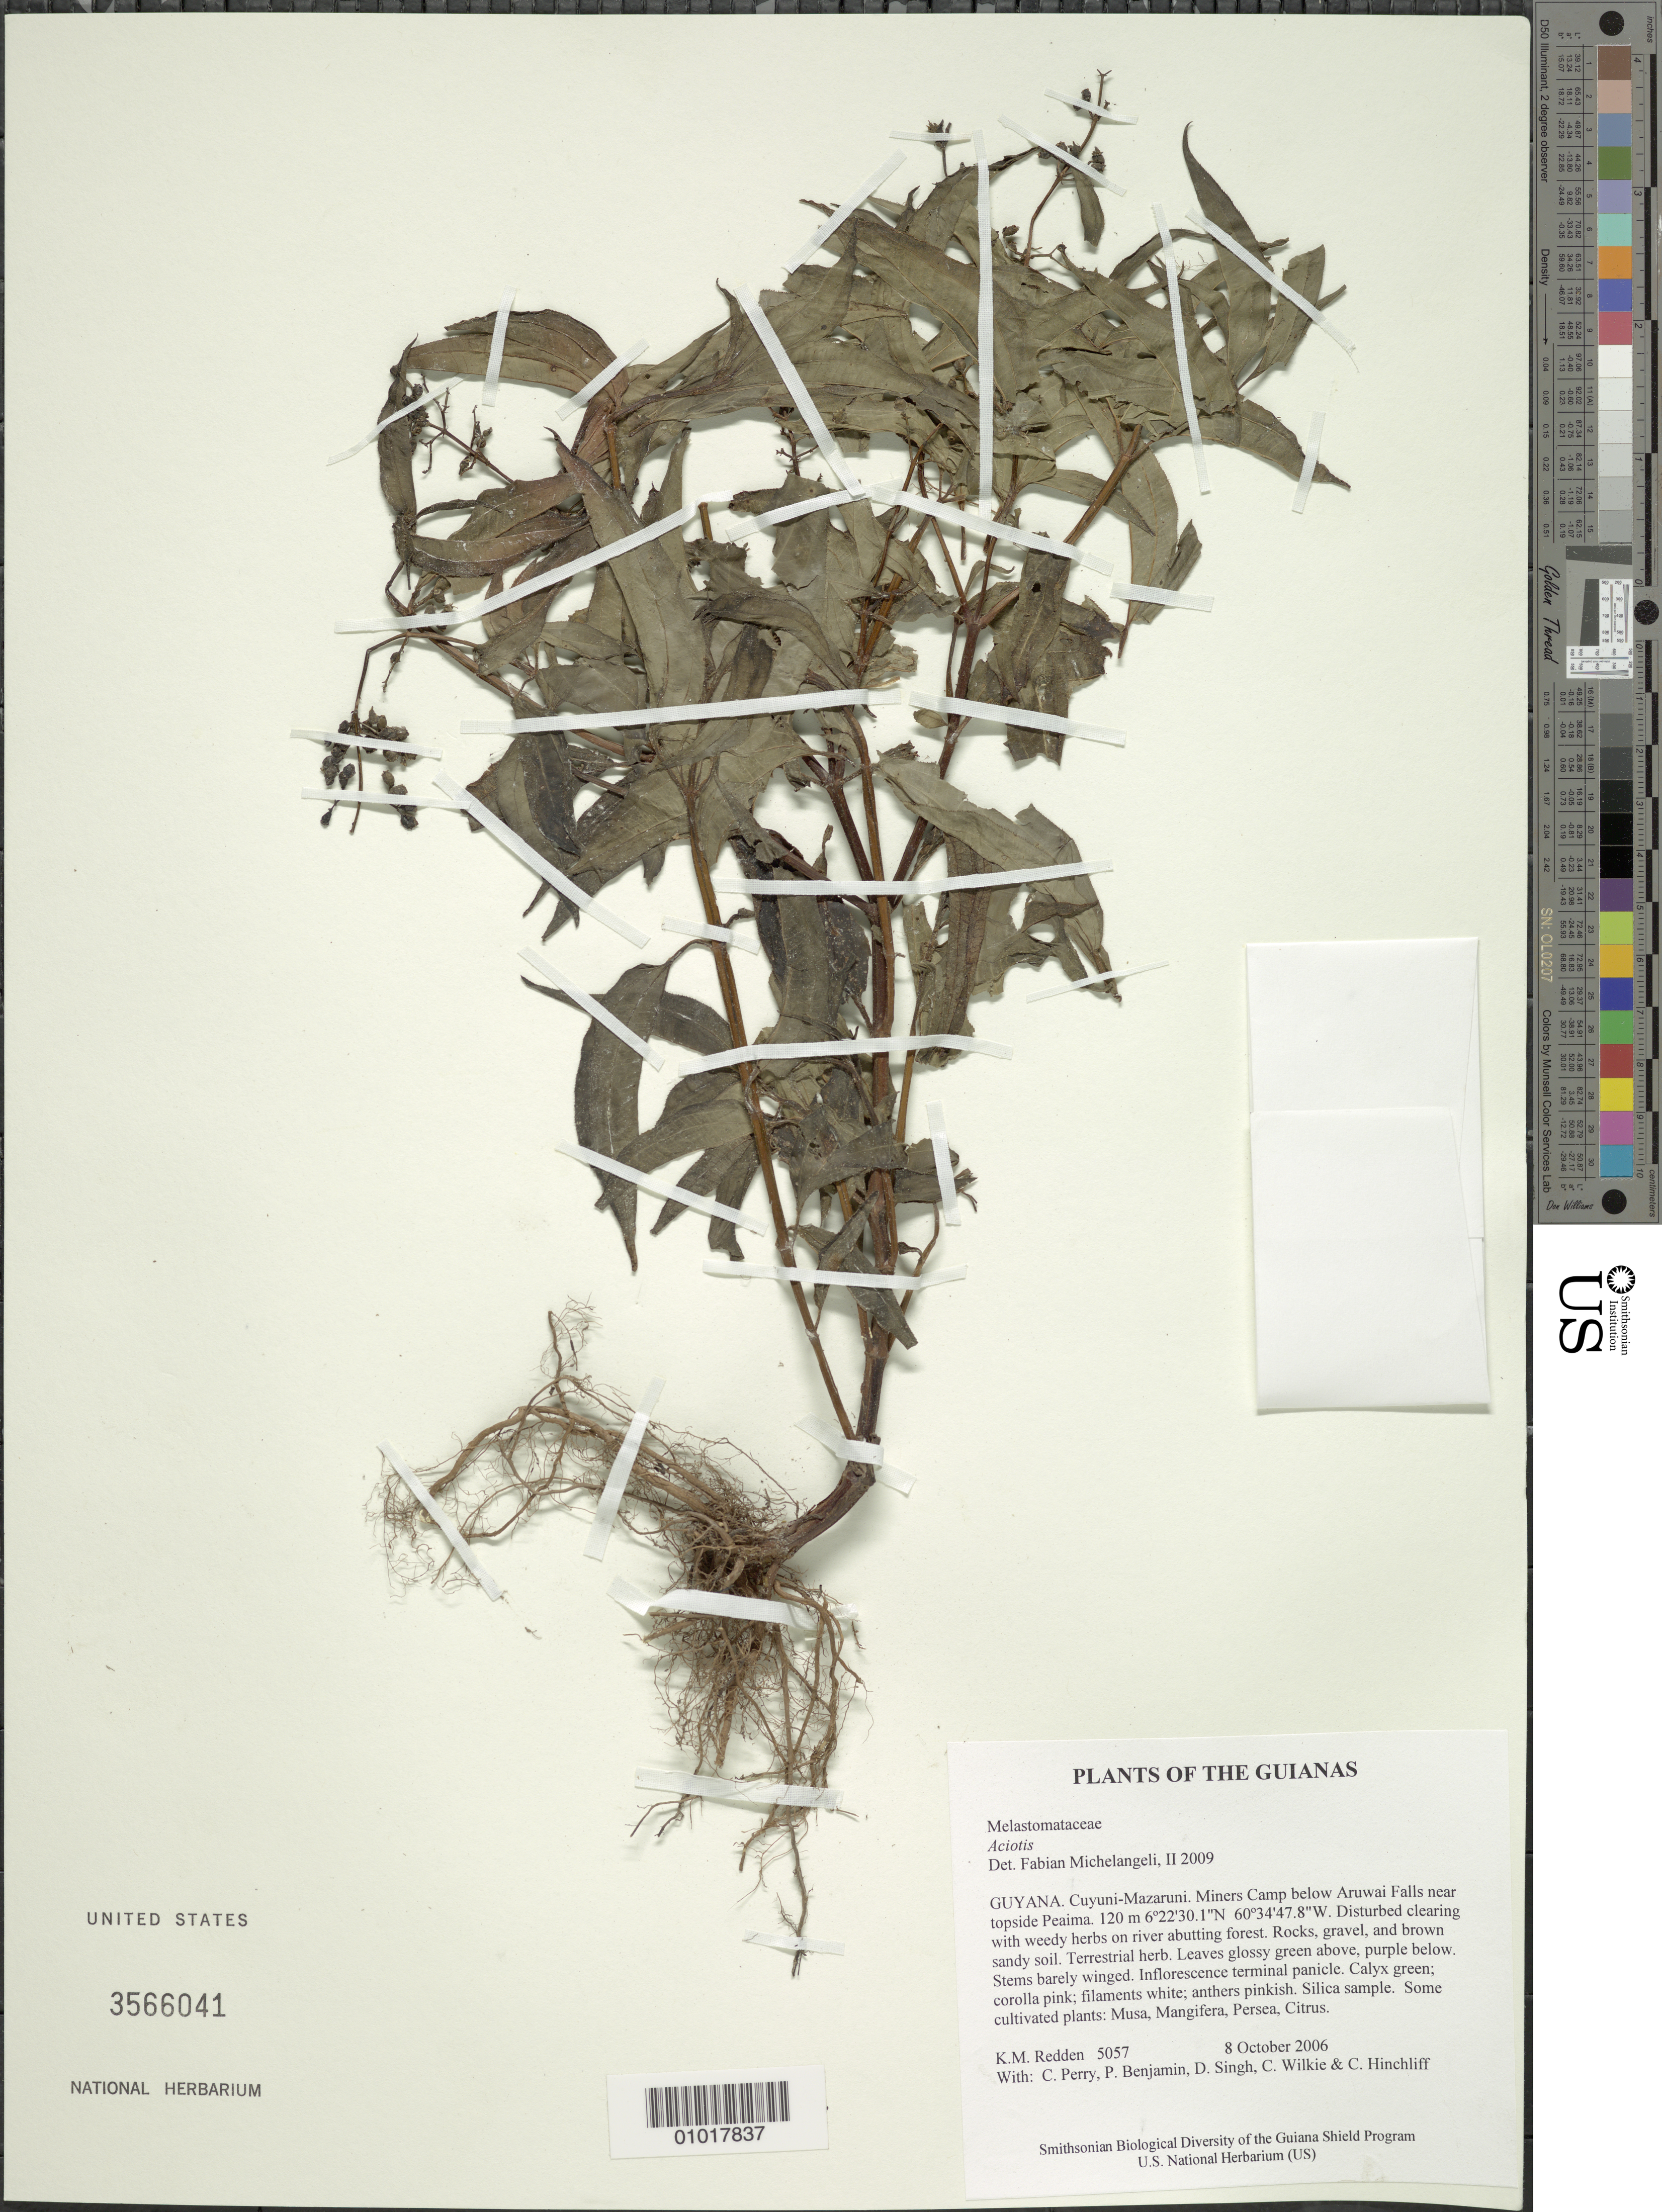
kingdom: Plantae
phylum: Tracheophyta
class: Magnoliopsida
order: Myrtales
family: Melastomataceae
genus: Aciotis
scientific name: Aciotis purpurascens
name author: (Aubl.) Triana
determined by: Nunes da Silva, Diego, (RB), Jardim Botanico do Rio de Janeiro - Herbario (BRAZIL)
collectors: K. M. Redden, C. Perry, P. Benjamin, D. Singh, C. Wilkie & C. E. Hinchliff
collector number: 5057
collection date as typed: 8 October 2006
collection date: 2006-10-08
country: Guyana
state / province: Cuyuni-Mazaruni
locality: Miners Camp below Arawai Falls near topside Peaima.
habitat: Disturbed clearing with weedy herbs on river abutting forest. Rocks, gravel, and brown sandy soil. Some cultivated plants: Musa, Mangifera, Persea, Citrus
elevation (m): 120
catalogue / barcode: US 3566041